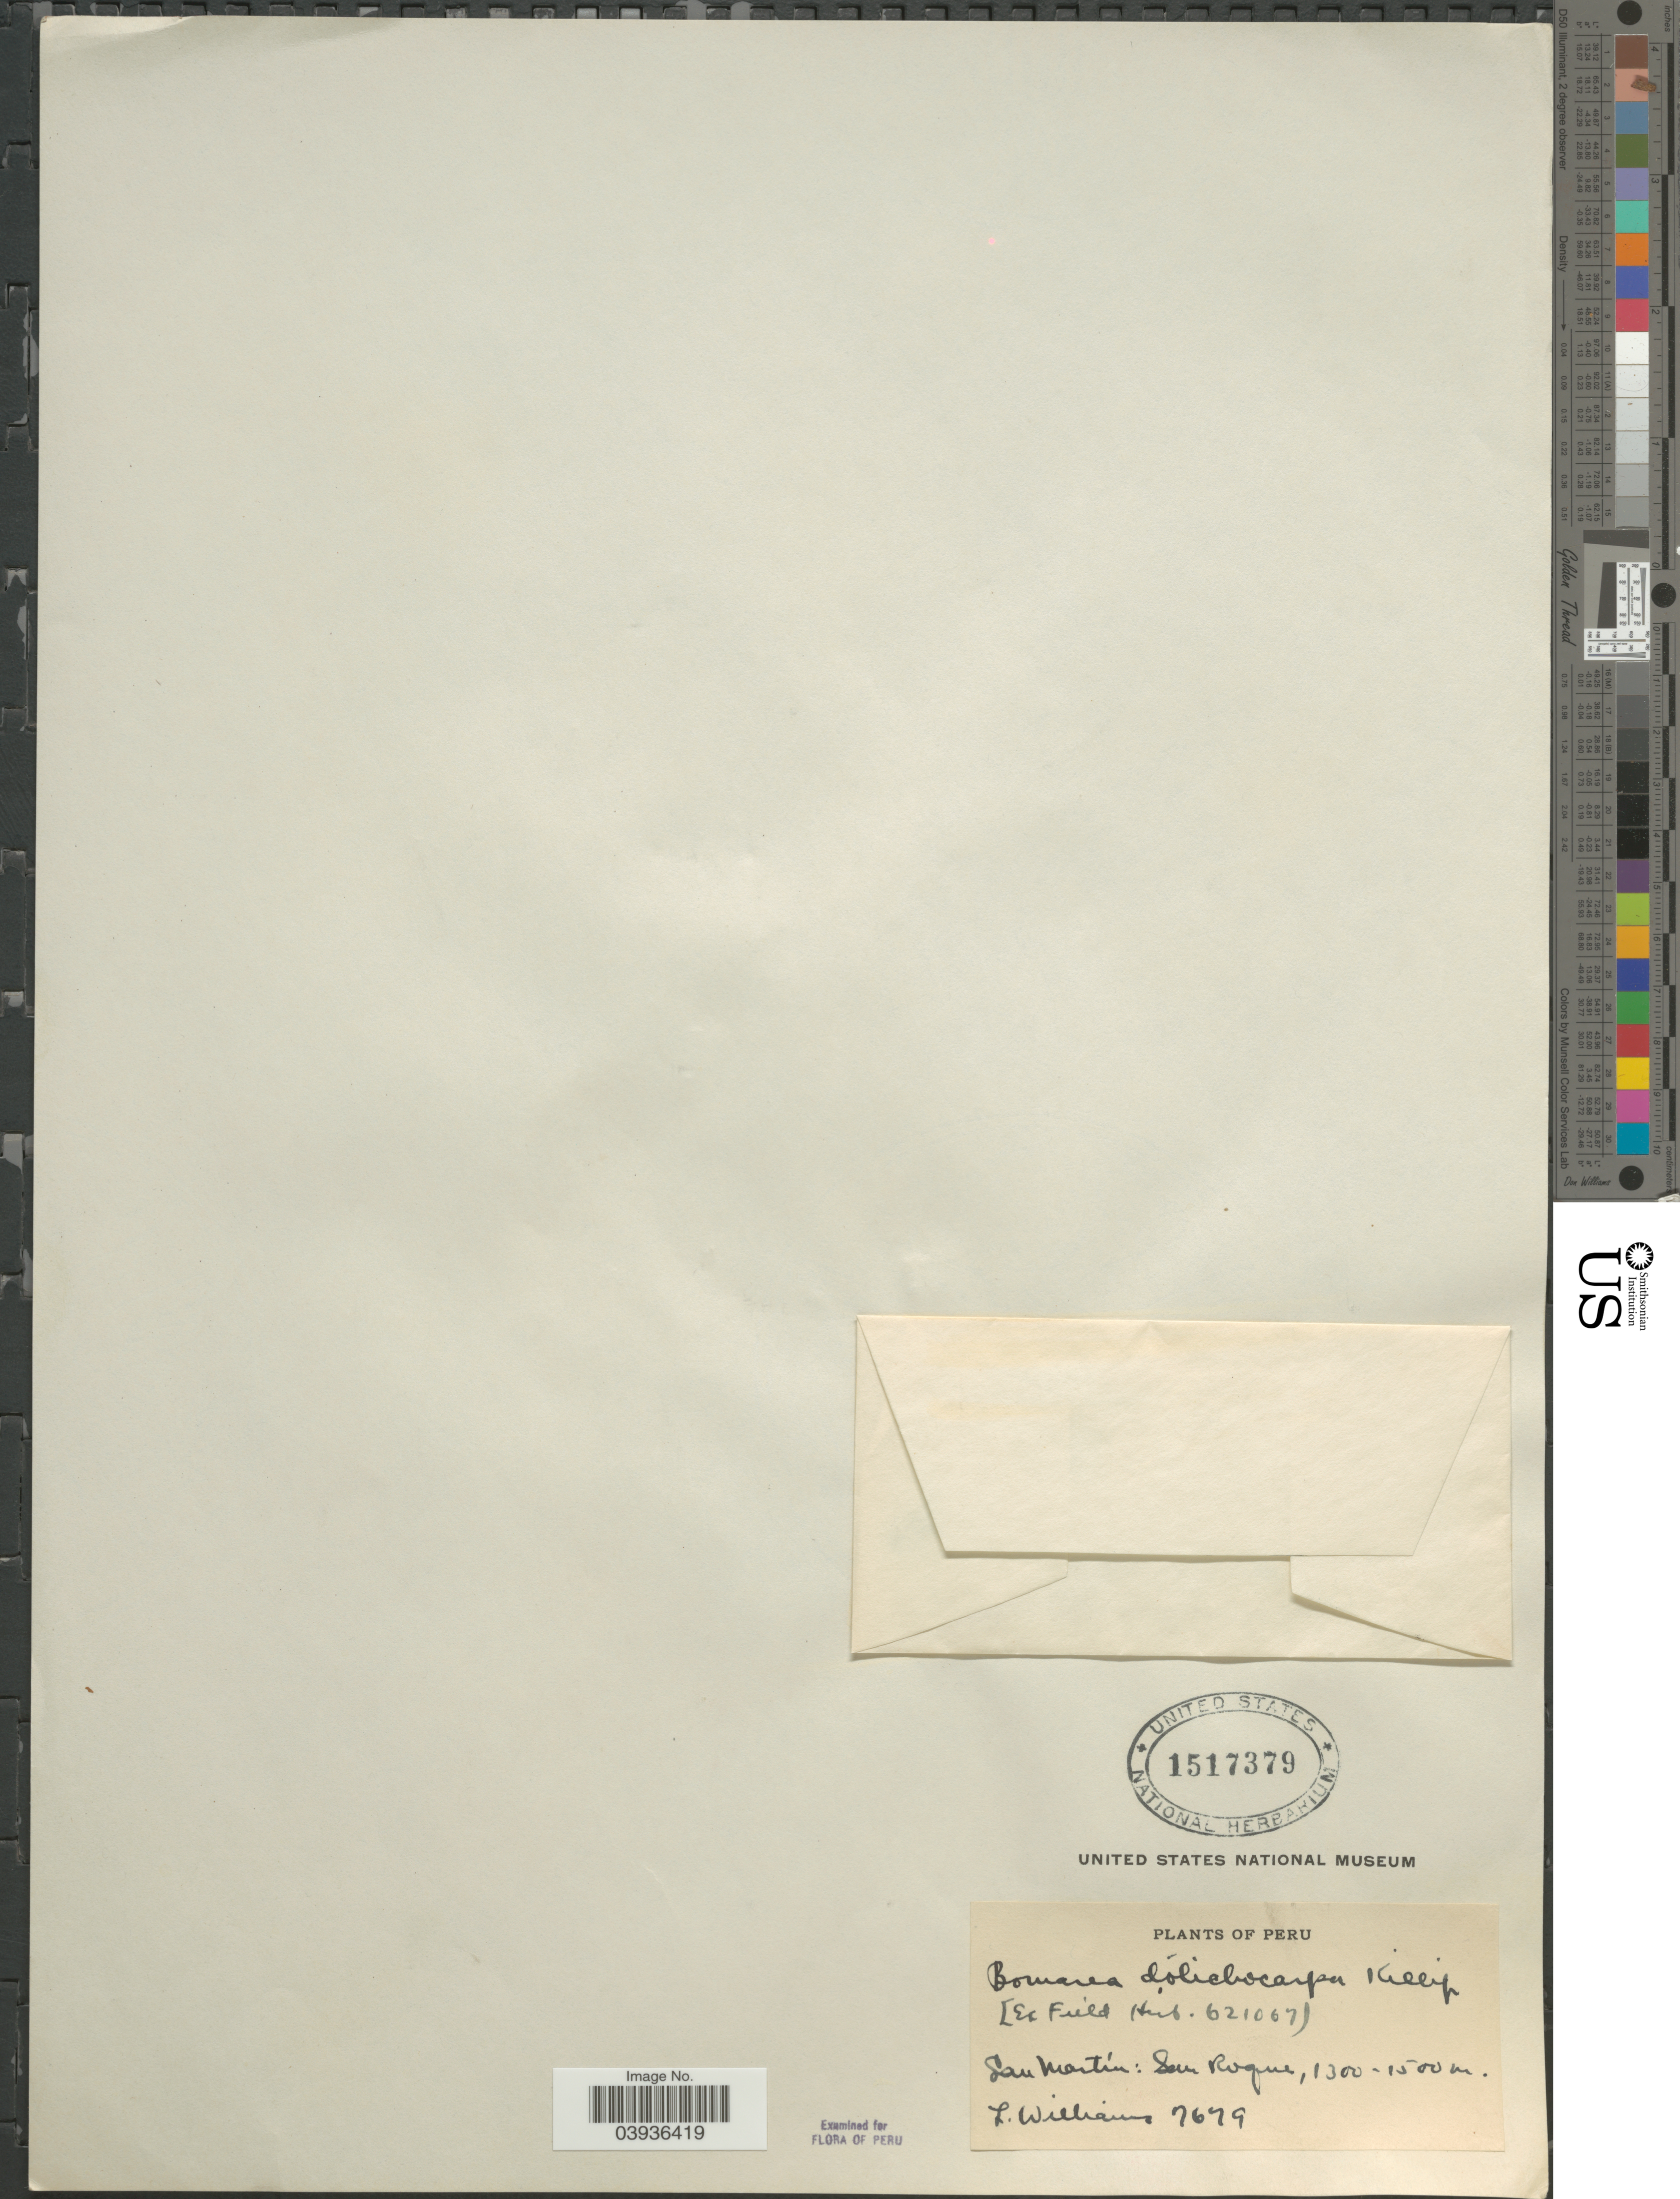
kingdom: Plantae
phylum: Tracheophyta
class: Liliopsida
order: Liliales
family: Alstroemeriaceae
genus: Bomarea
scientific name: Bomarea dolichocarpa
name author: Killip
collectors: L. Williams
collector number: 7679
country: Peru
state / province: San Martín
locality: San Martín: San Roque.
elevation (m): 1300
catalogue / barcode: US 1517379